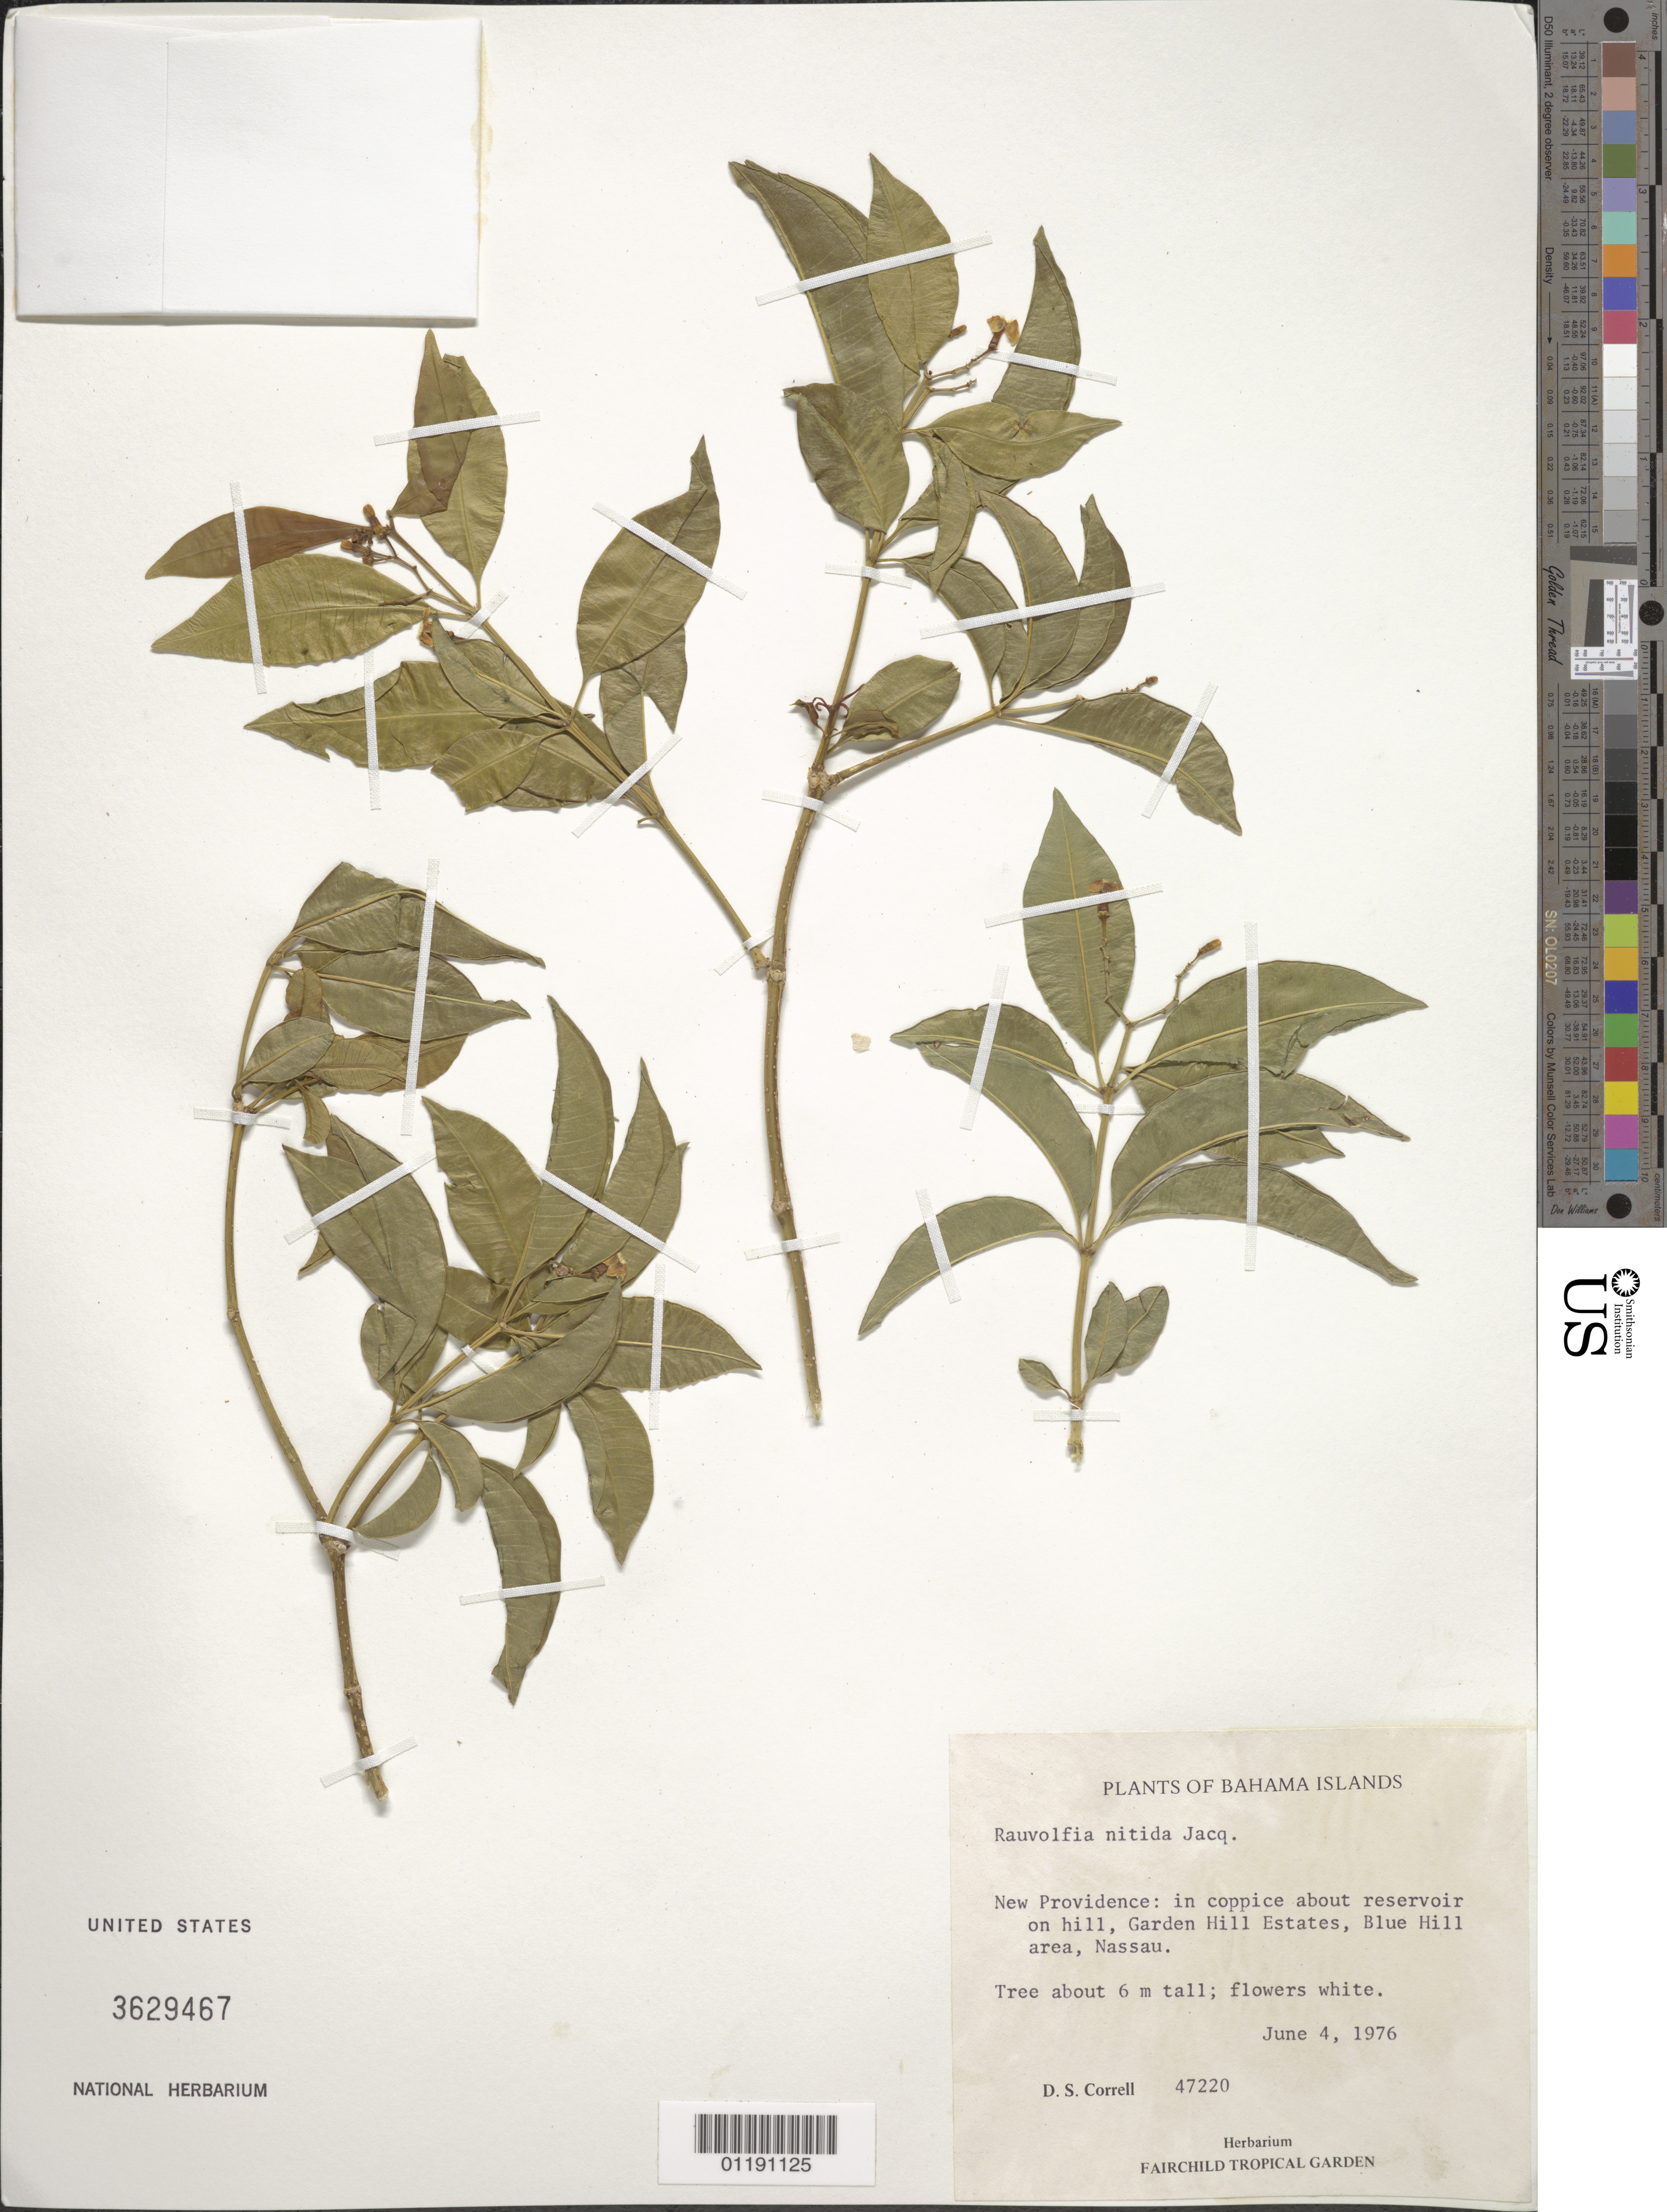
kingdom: Plantae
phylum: Tracheophyta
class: Magnoliopsida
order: Gentianales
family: Apocynaceae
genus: Rauvolfia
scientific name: Rauvolfia nitida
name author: Jacq.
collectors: D. S. Correll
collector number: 47220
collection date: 1976-06-04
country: Bahamas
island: New Providence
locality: In coppice about reservoir on hill, Garden Hill Estates, Blue Hill area, Nassau.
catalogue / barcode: US 3629467